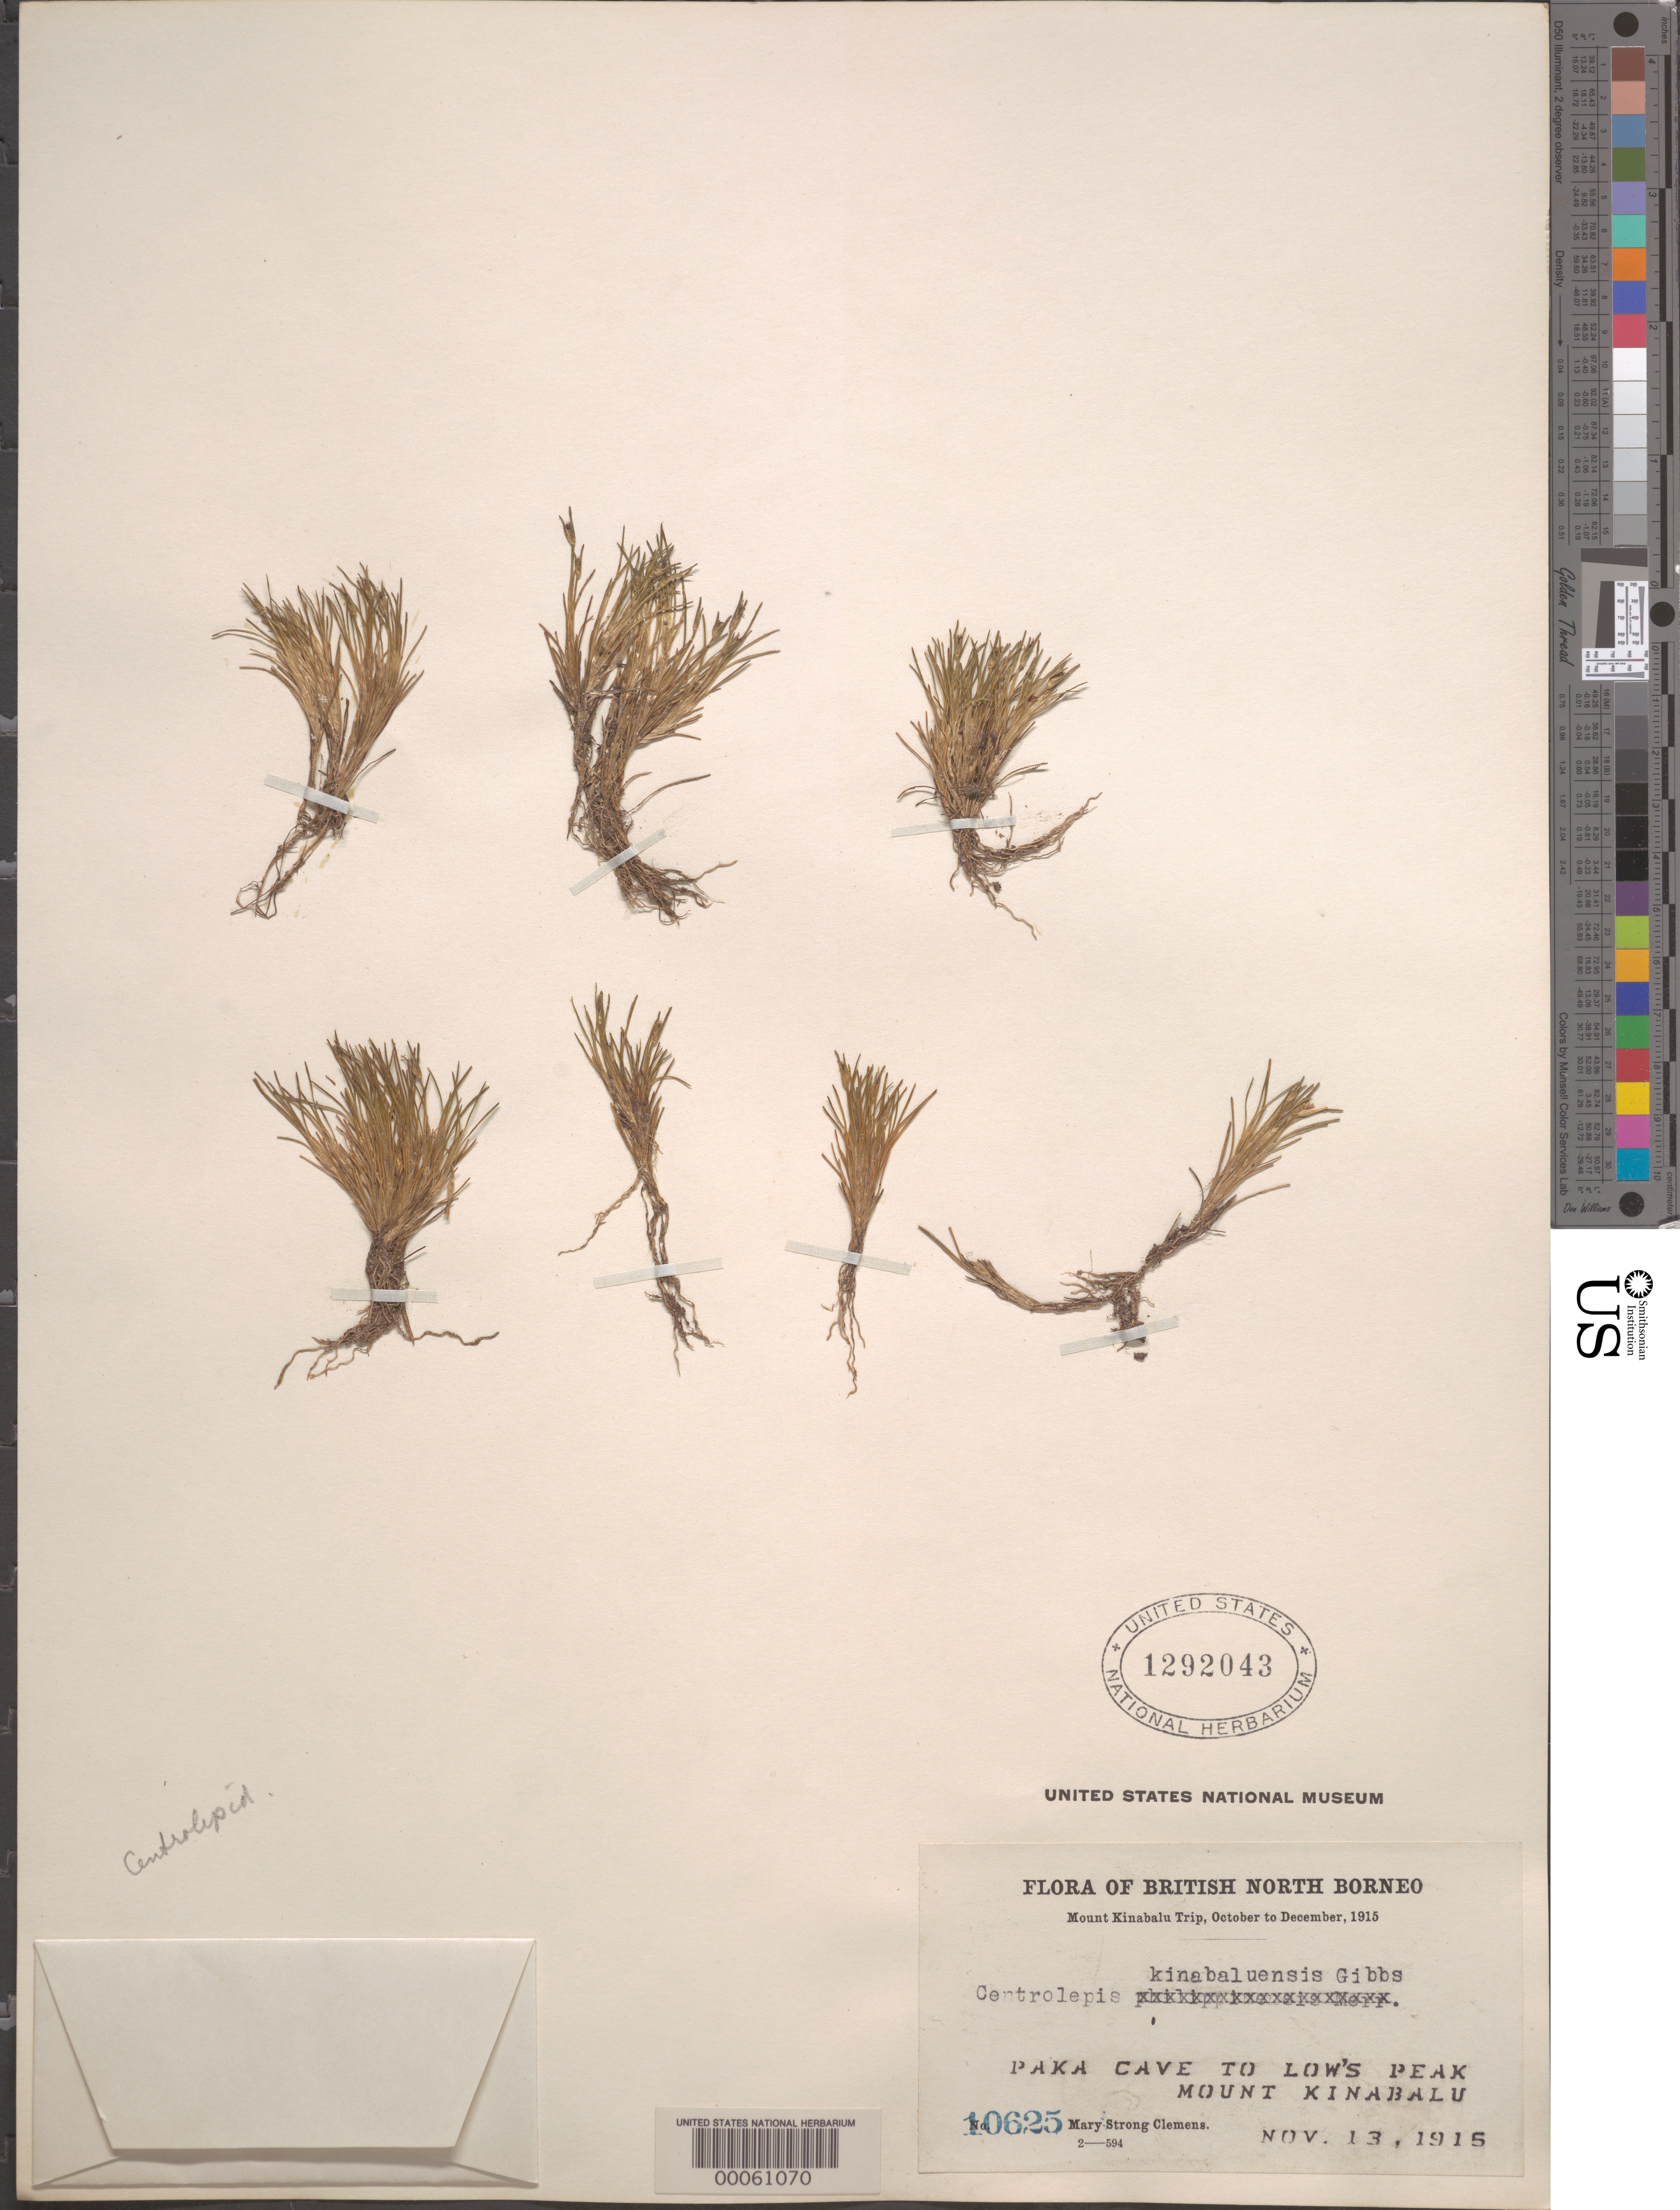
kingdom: Plantae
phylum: Tracheophyta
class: Liliopsida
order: Poales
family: Restionaceae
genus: Centrolepis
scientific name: Centrolepis kinabaluensis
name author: Gibbs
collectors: M. S. Clemens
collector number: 10625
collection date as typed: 13 Nov 1915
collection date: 1915-11-13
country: Malaysia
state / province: Sabah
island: Borneo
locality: Mount kinabalu, paka cave to low's peak.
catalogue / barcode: US 1292043